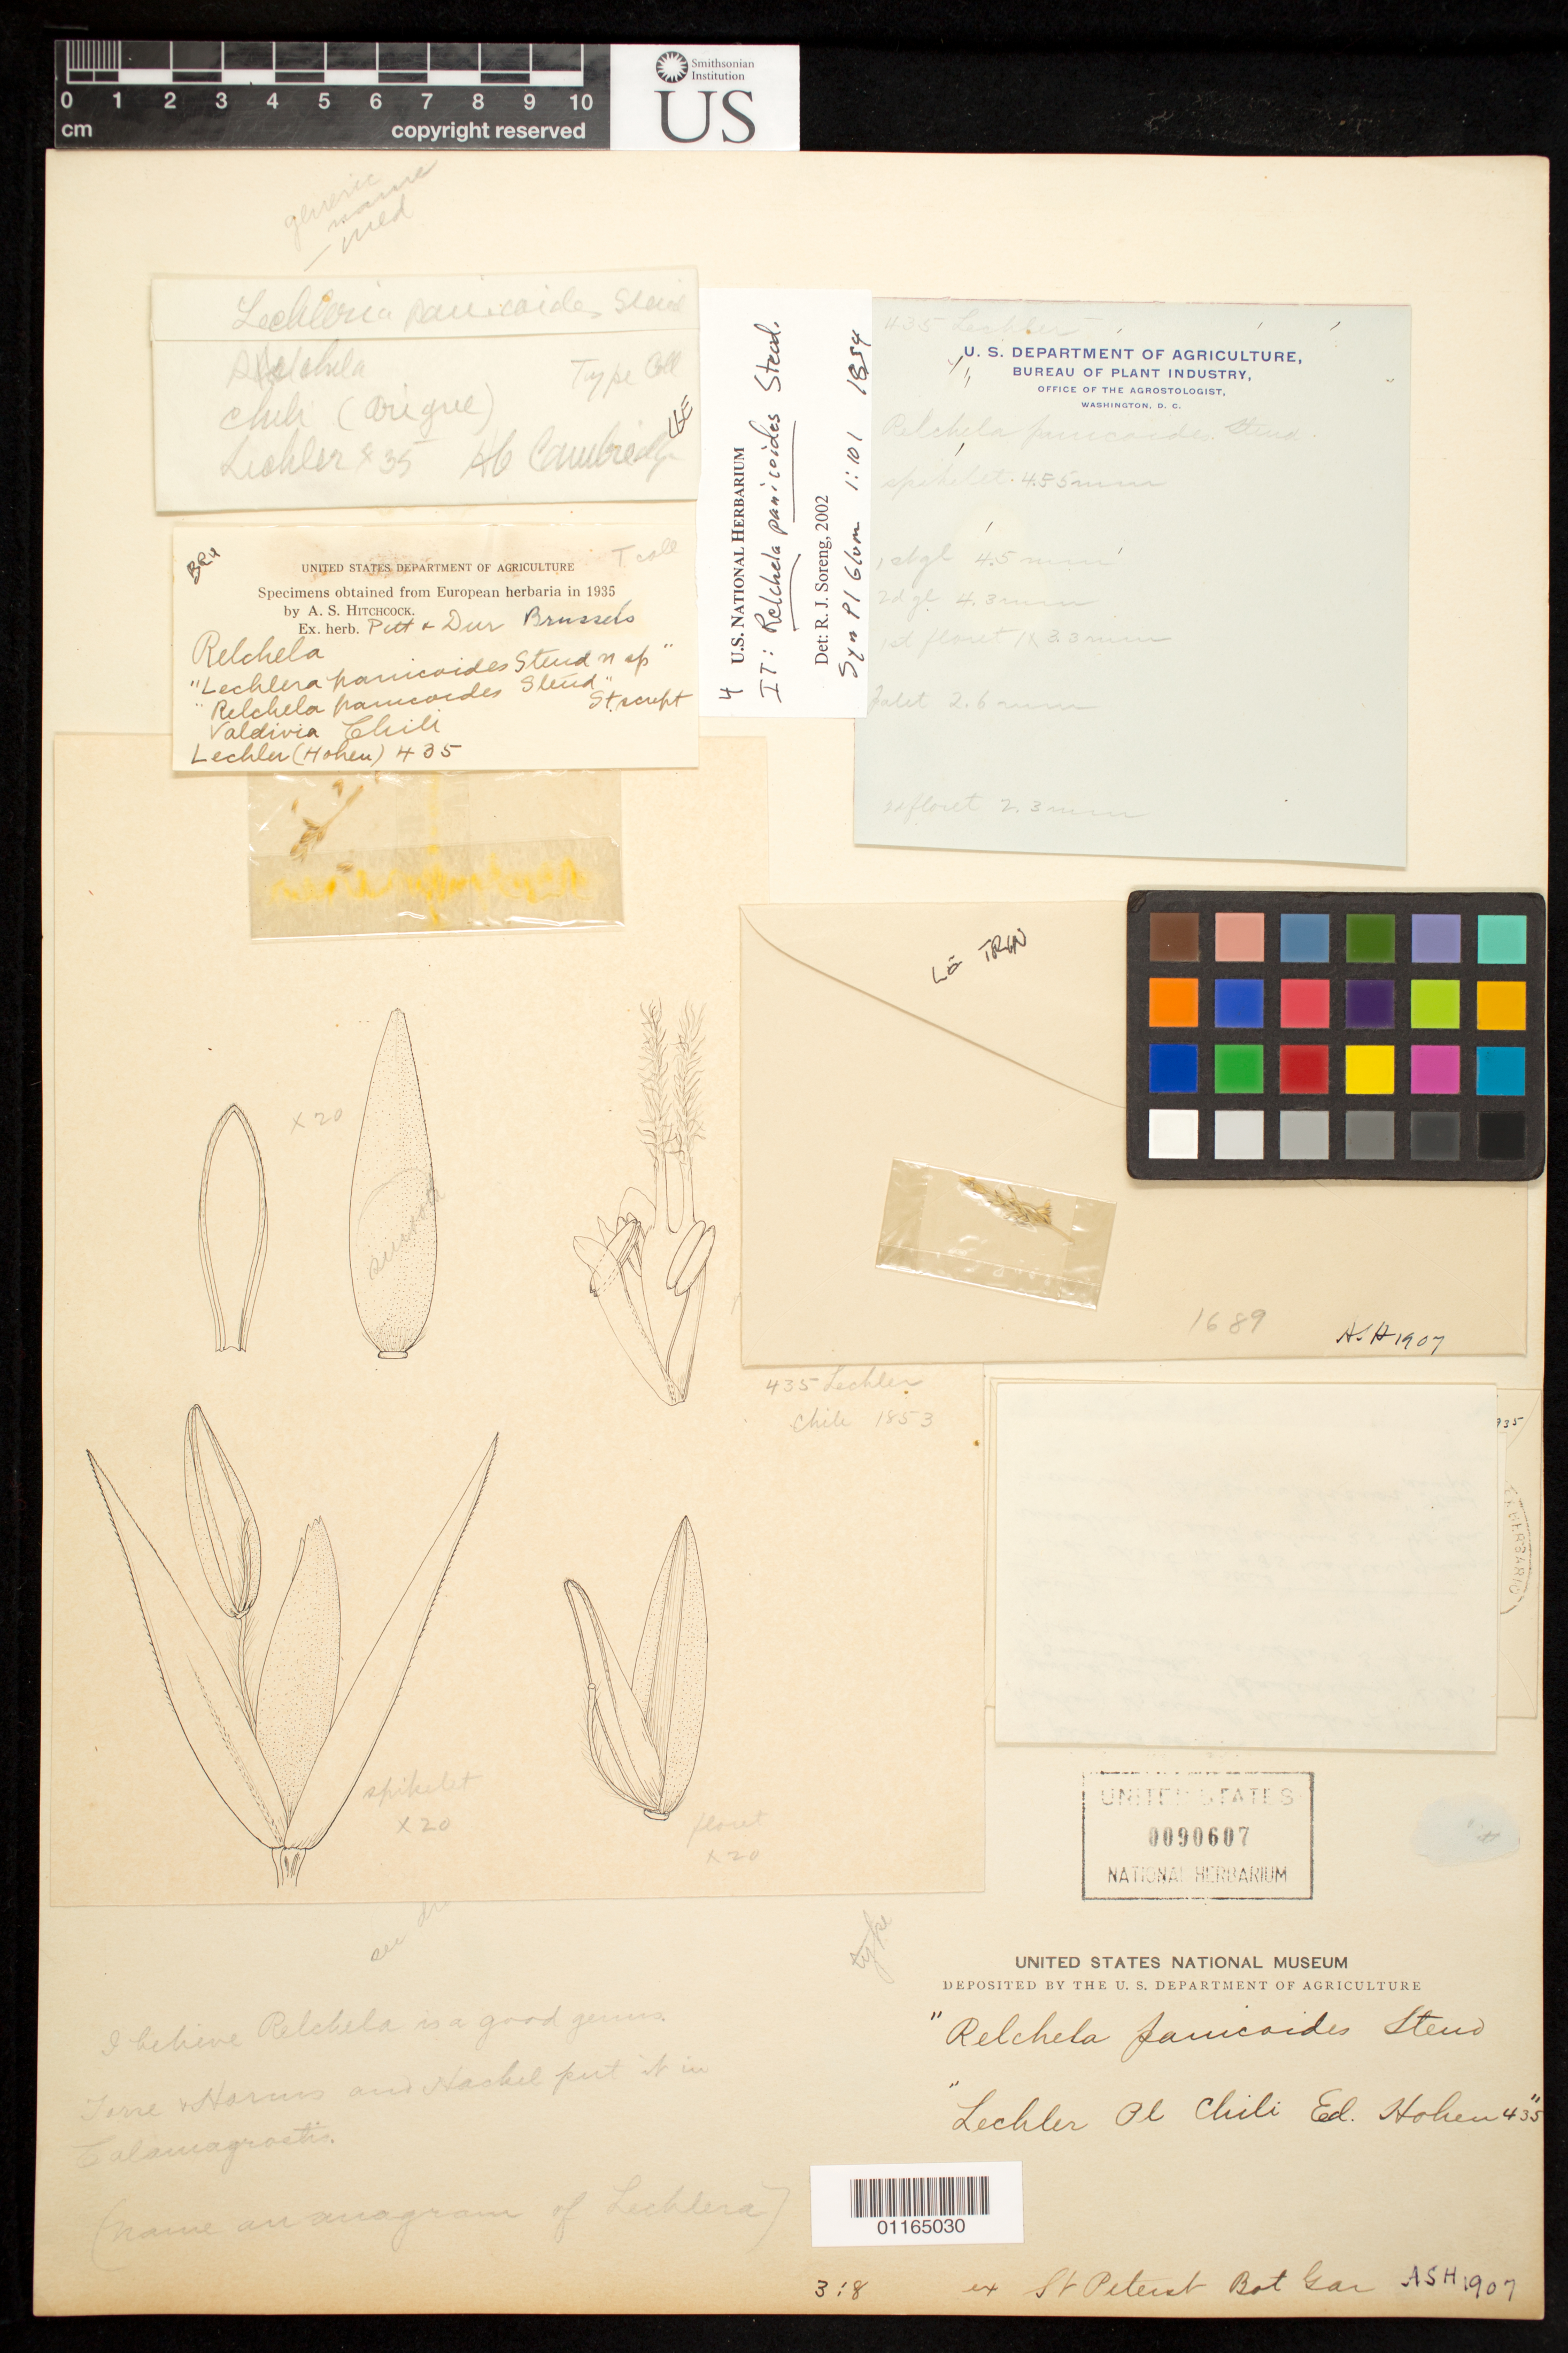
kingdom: Plantae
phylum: Tracheophyta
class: Liliopsida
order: Poales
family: Poaceae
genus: Relchela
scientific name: Relchela panicoides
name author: Steud.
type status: Isosyntype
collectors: W. Lechler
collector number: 435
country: Chile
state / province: Los Ríos (XIV)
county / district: Valdivia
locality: Arique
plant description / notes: Drawings and fragmentary material of type specimens ex herb. Cambridge, ex herb. Pitt. & Dur. (Brussels), ex herb. Trin. (LE).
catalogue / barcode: US 90607